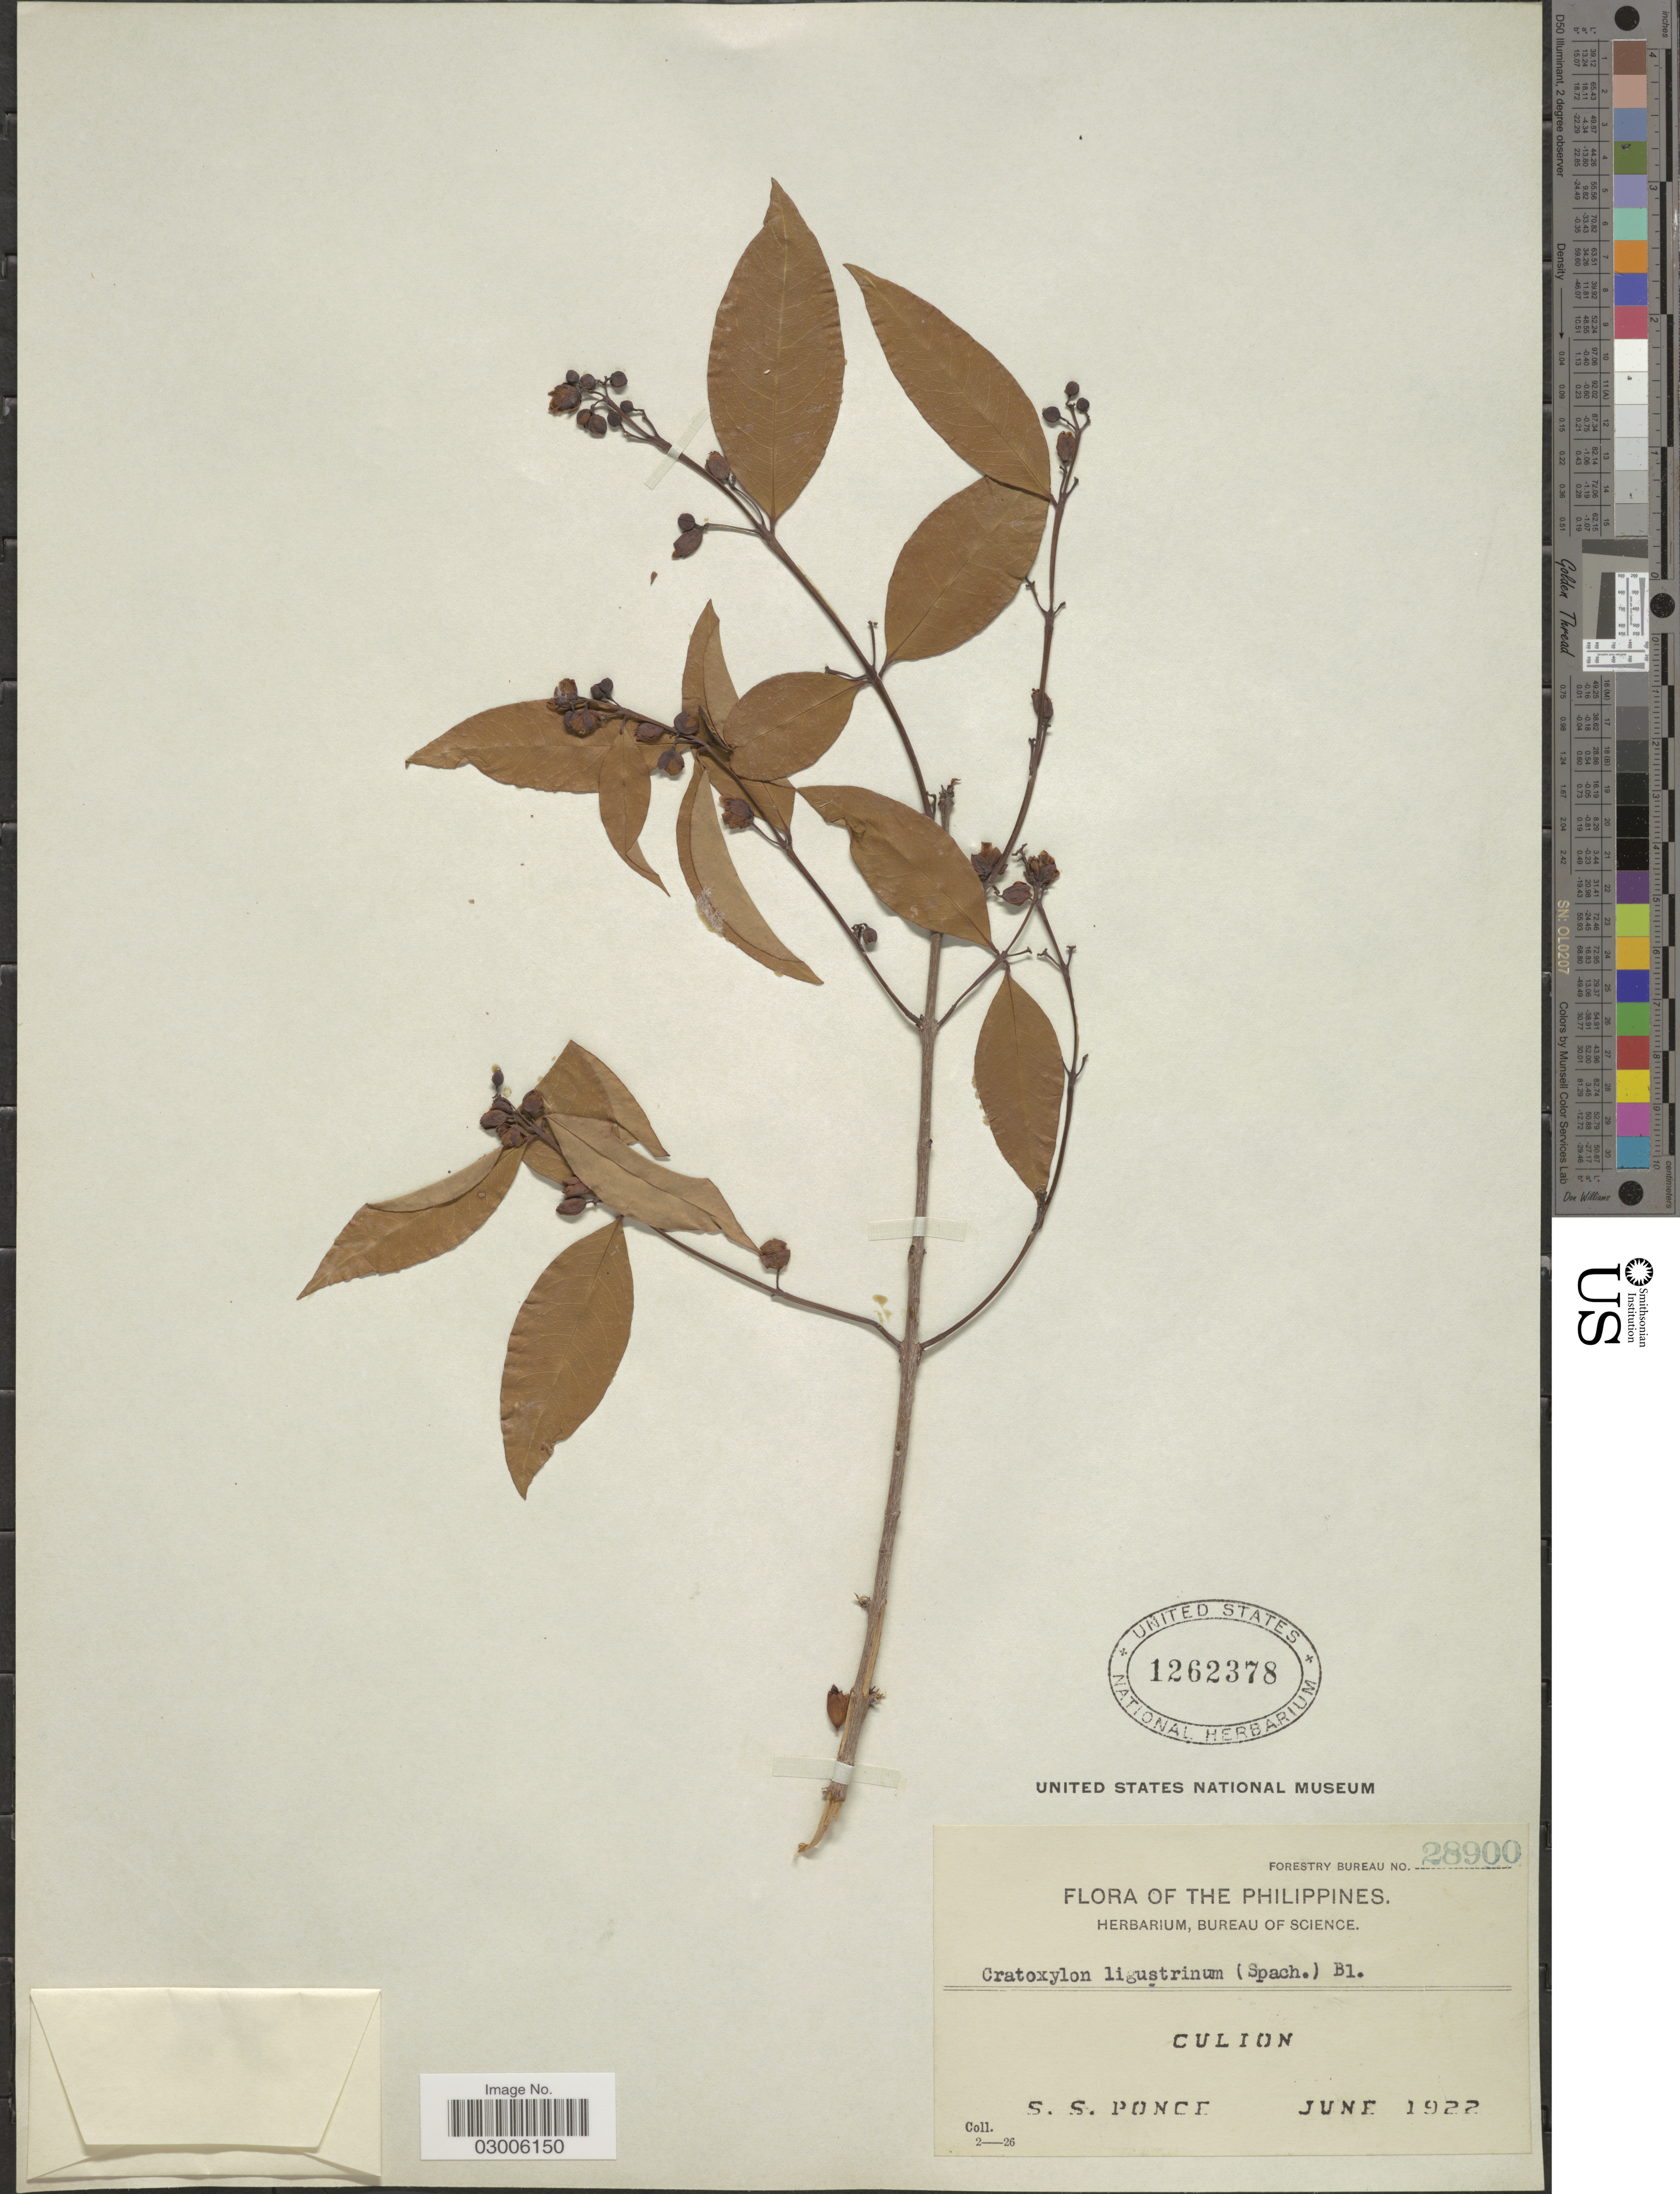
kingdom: Plantae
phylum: Tracheophyta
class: Magnoliopsida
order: Malpighiales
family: Hypericaceae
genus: Cratoxylum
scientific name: Cratoxylum ligustrinum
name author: (Spach) Blume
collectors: S. Ponce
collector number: Forestry Bureau 28900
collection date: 1922-06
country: Philippines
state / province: Mimaropa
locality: Culion.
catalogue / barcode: US 1262378